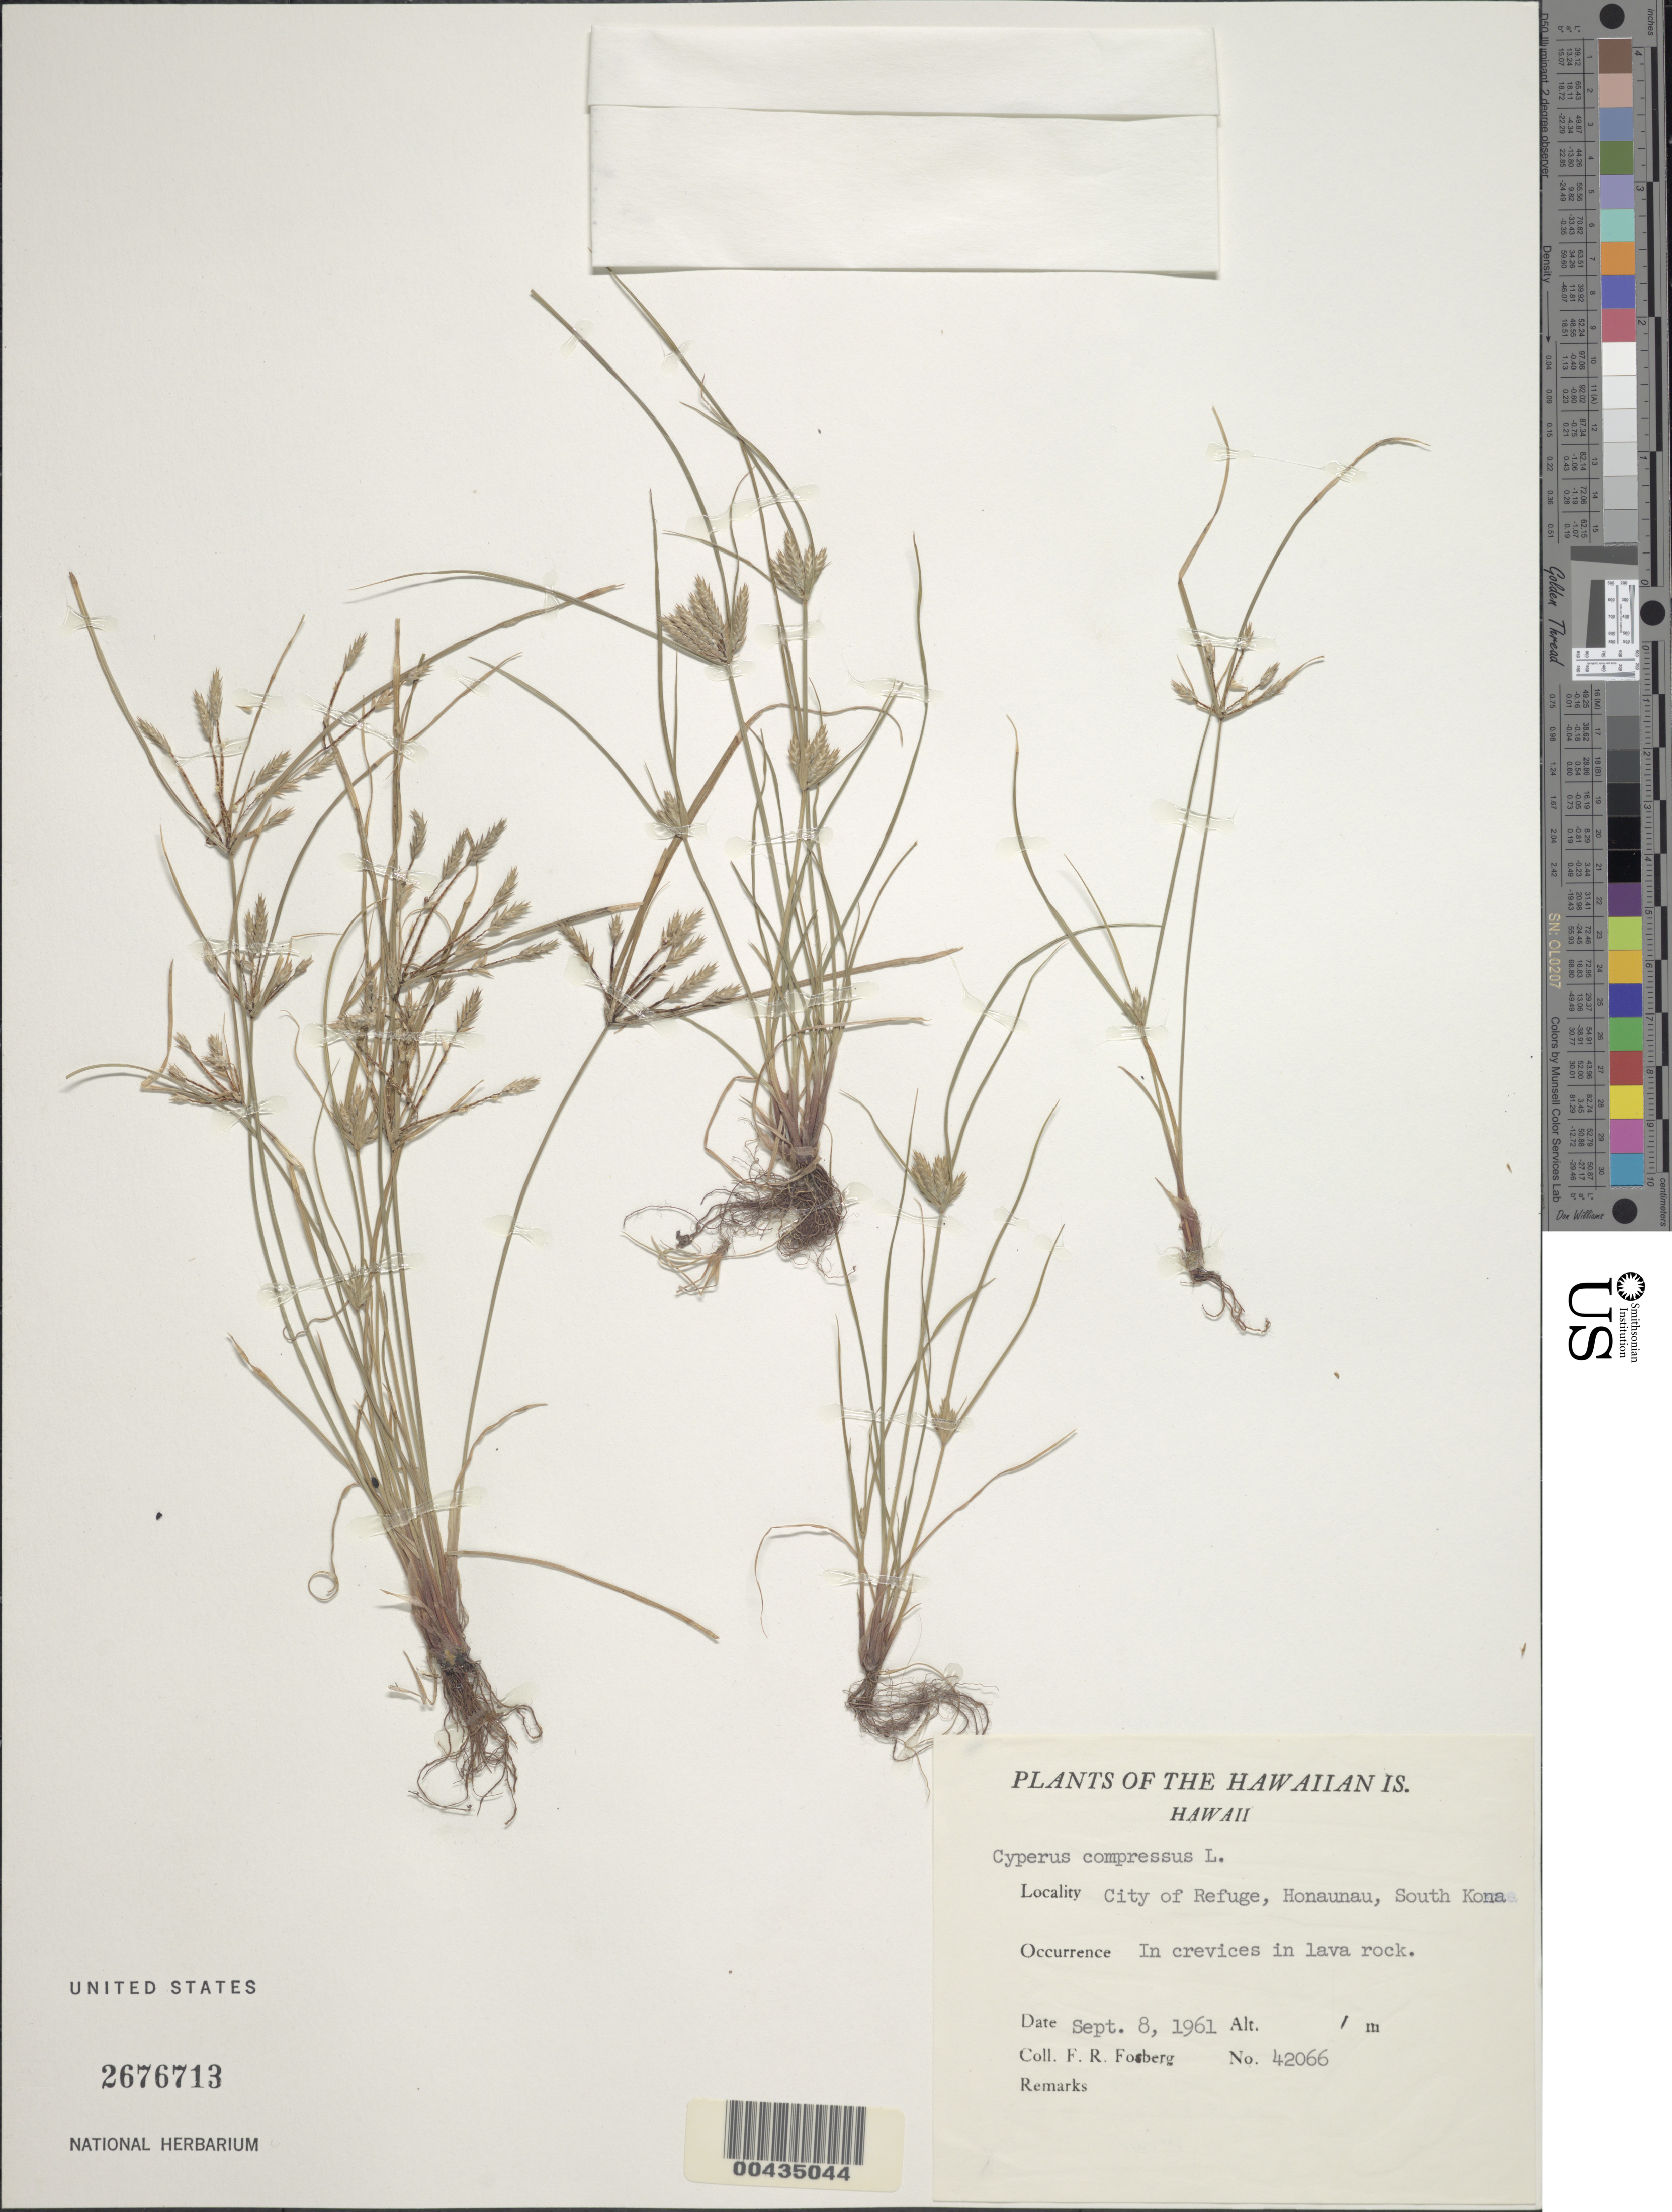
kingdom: Plantae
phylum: Tracheophyta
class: Liliopsida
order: Poales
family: Cyperaceae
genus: Cyperus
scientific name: Cyperus compressus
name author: L.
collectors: F. R. Fosberg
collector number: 42066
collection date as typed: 8 Sep 1961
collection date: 1961-09-08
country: United States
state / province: Hawaii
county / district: Hawaii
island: Hawaii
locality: City of Refuge, Honaunau, South Kona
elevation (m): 1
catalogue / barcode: US 2676713